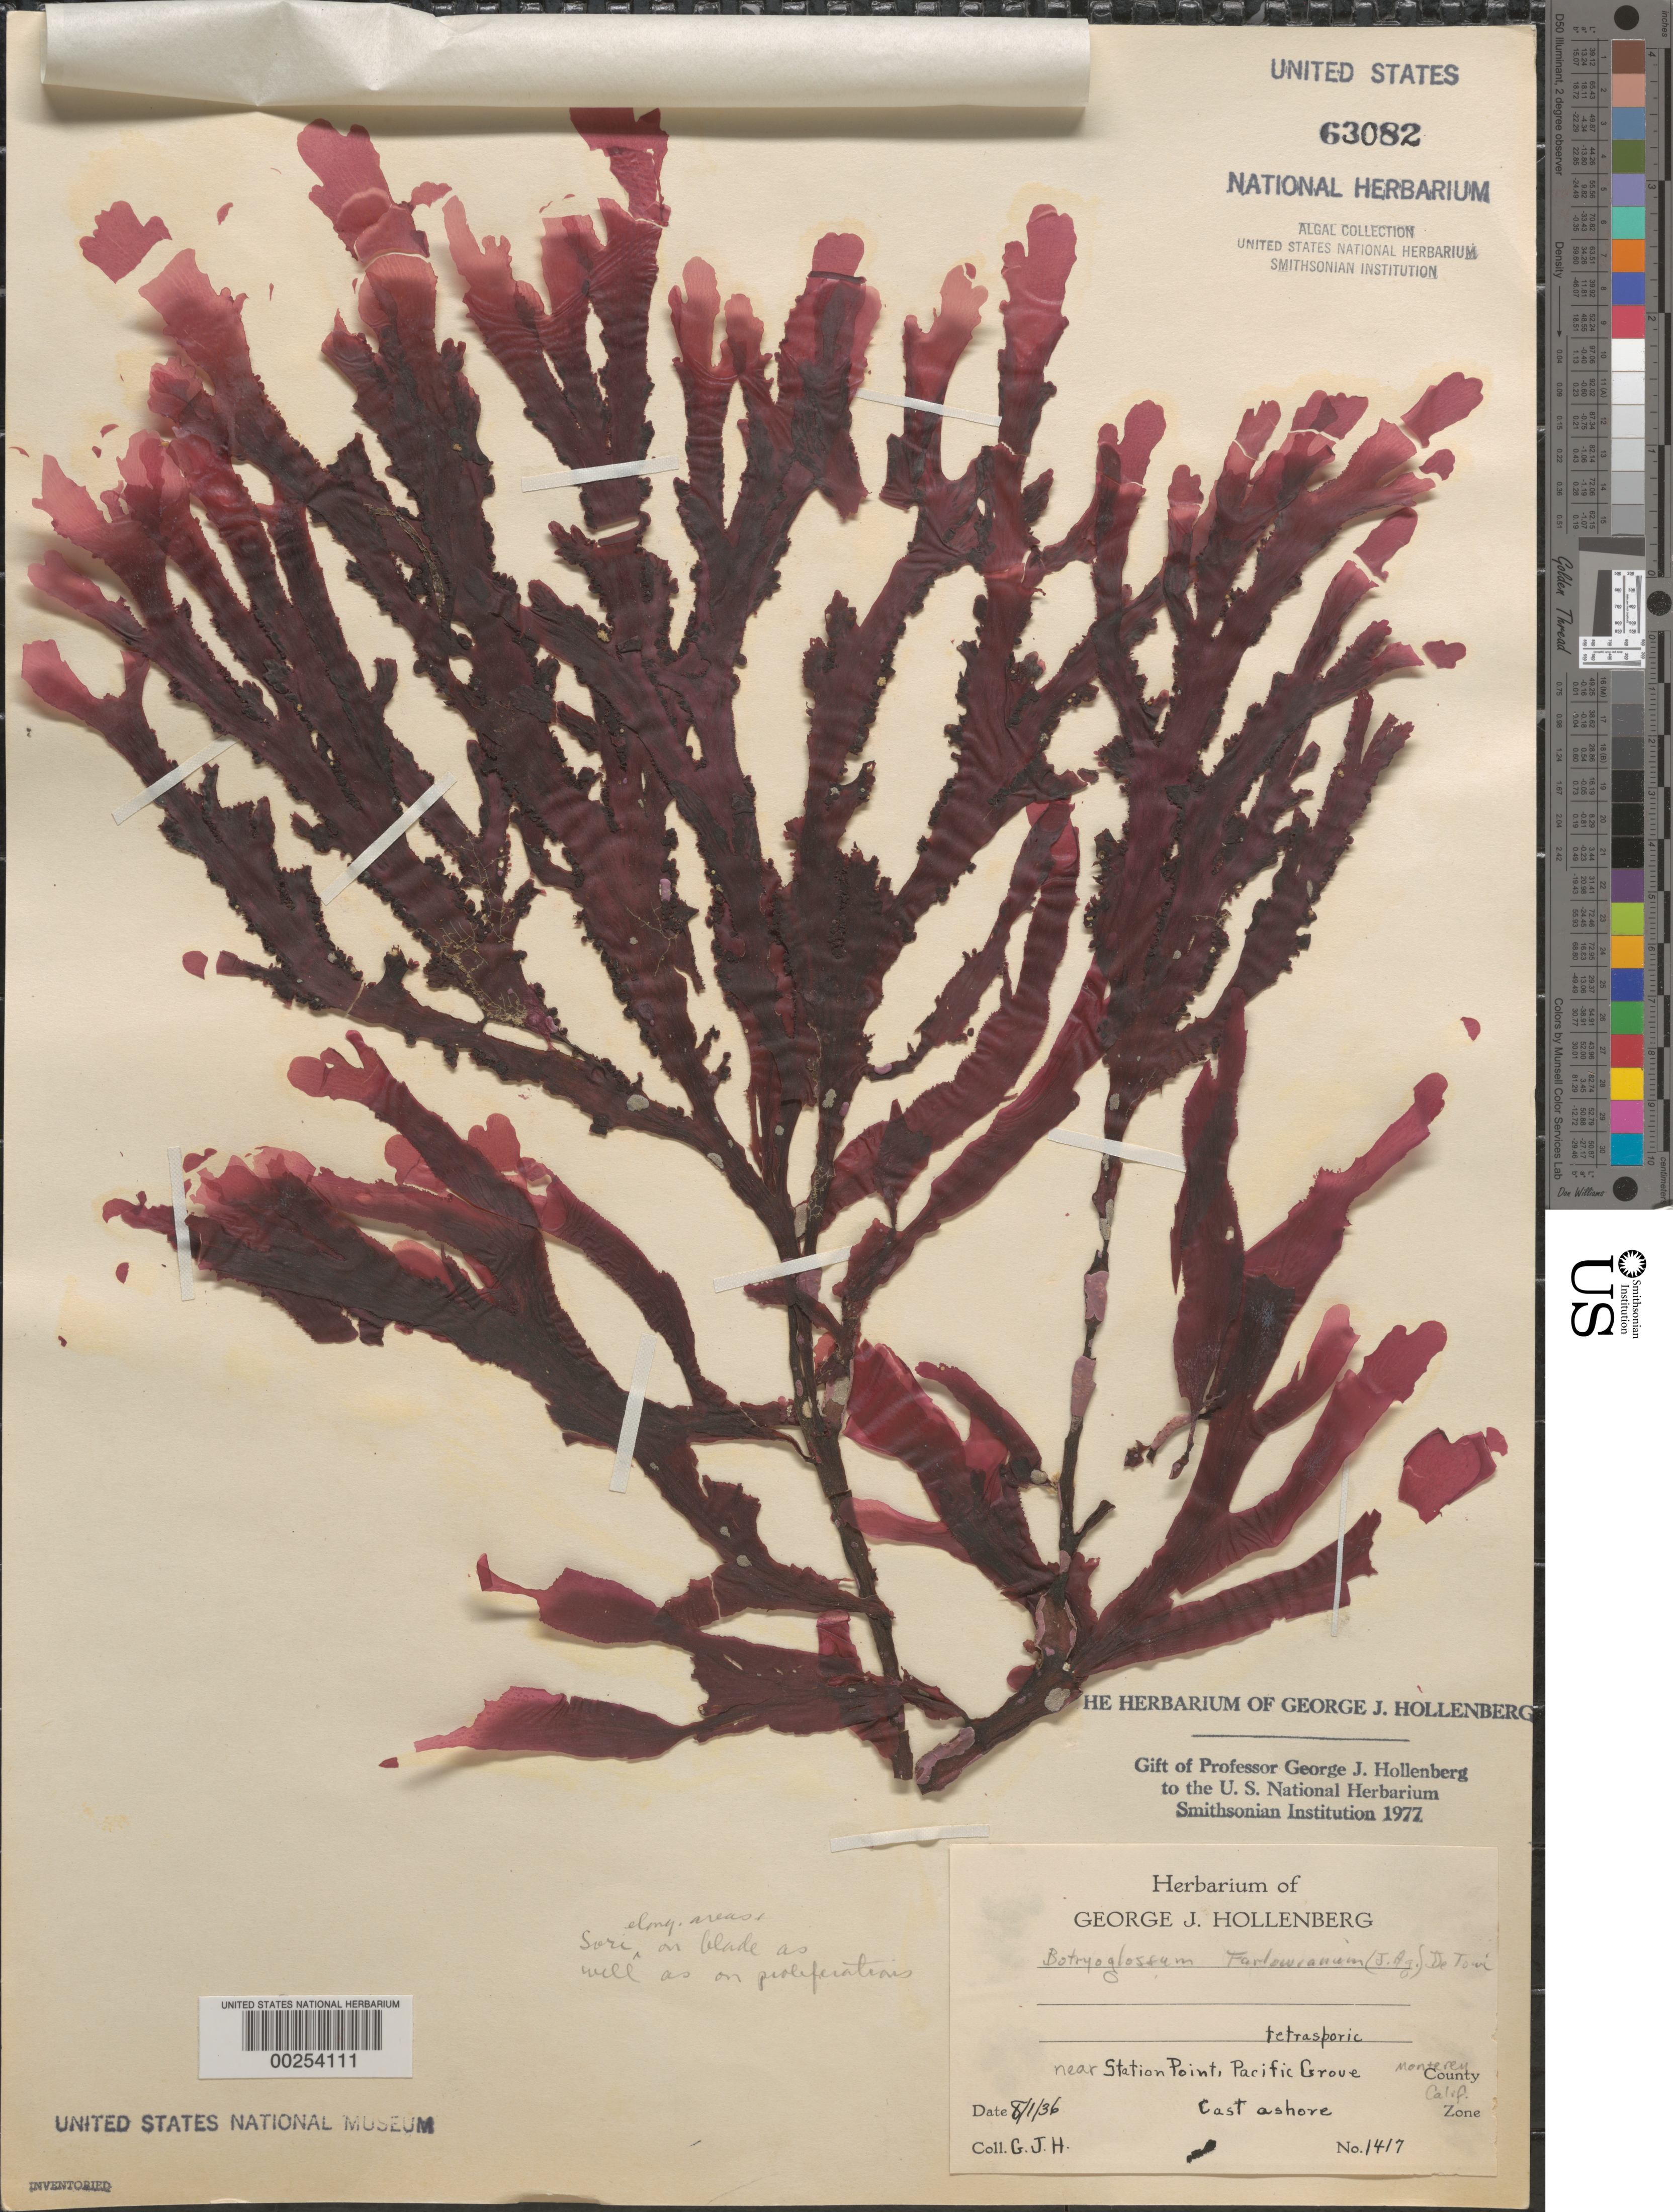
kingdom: Plantae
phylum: Rhodophyta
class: Florideophyceae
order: Ceramiales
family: Delesseriaceae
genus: Botryoglossum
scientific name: Botryoglossum farlowianum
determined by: Hollenberg, George J.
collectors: G. Hollenberg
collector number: GJH 1417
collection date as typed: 01 Aug 1936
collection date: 1936-08-01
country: United States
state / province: California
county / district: Monterey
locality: Pacific Grove, near Station Point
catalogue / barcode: US 63082